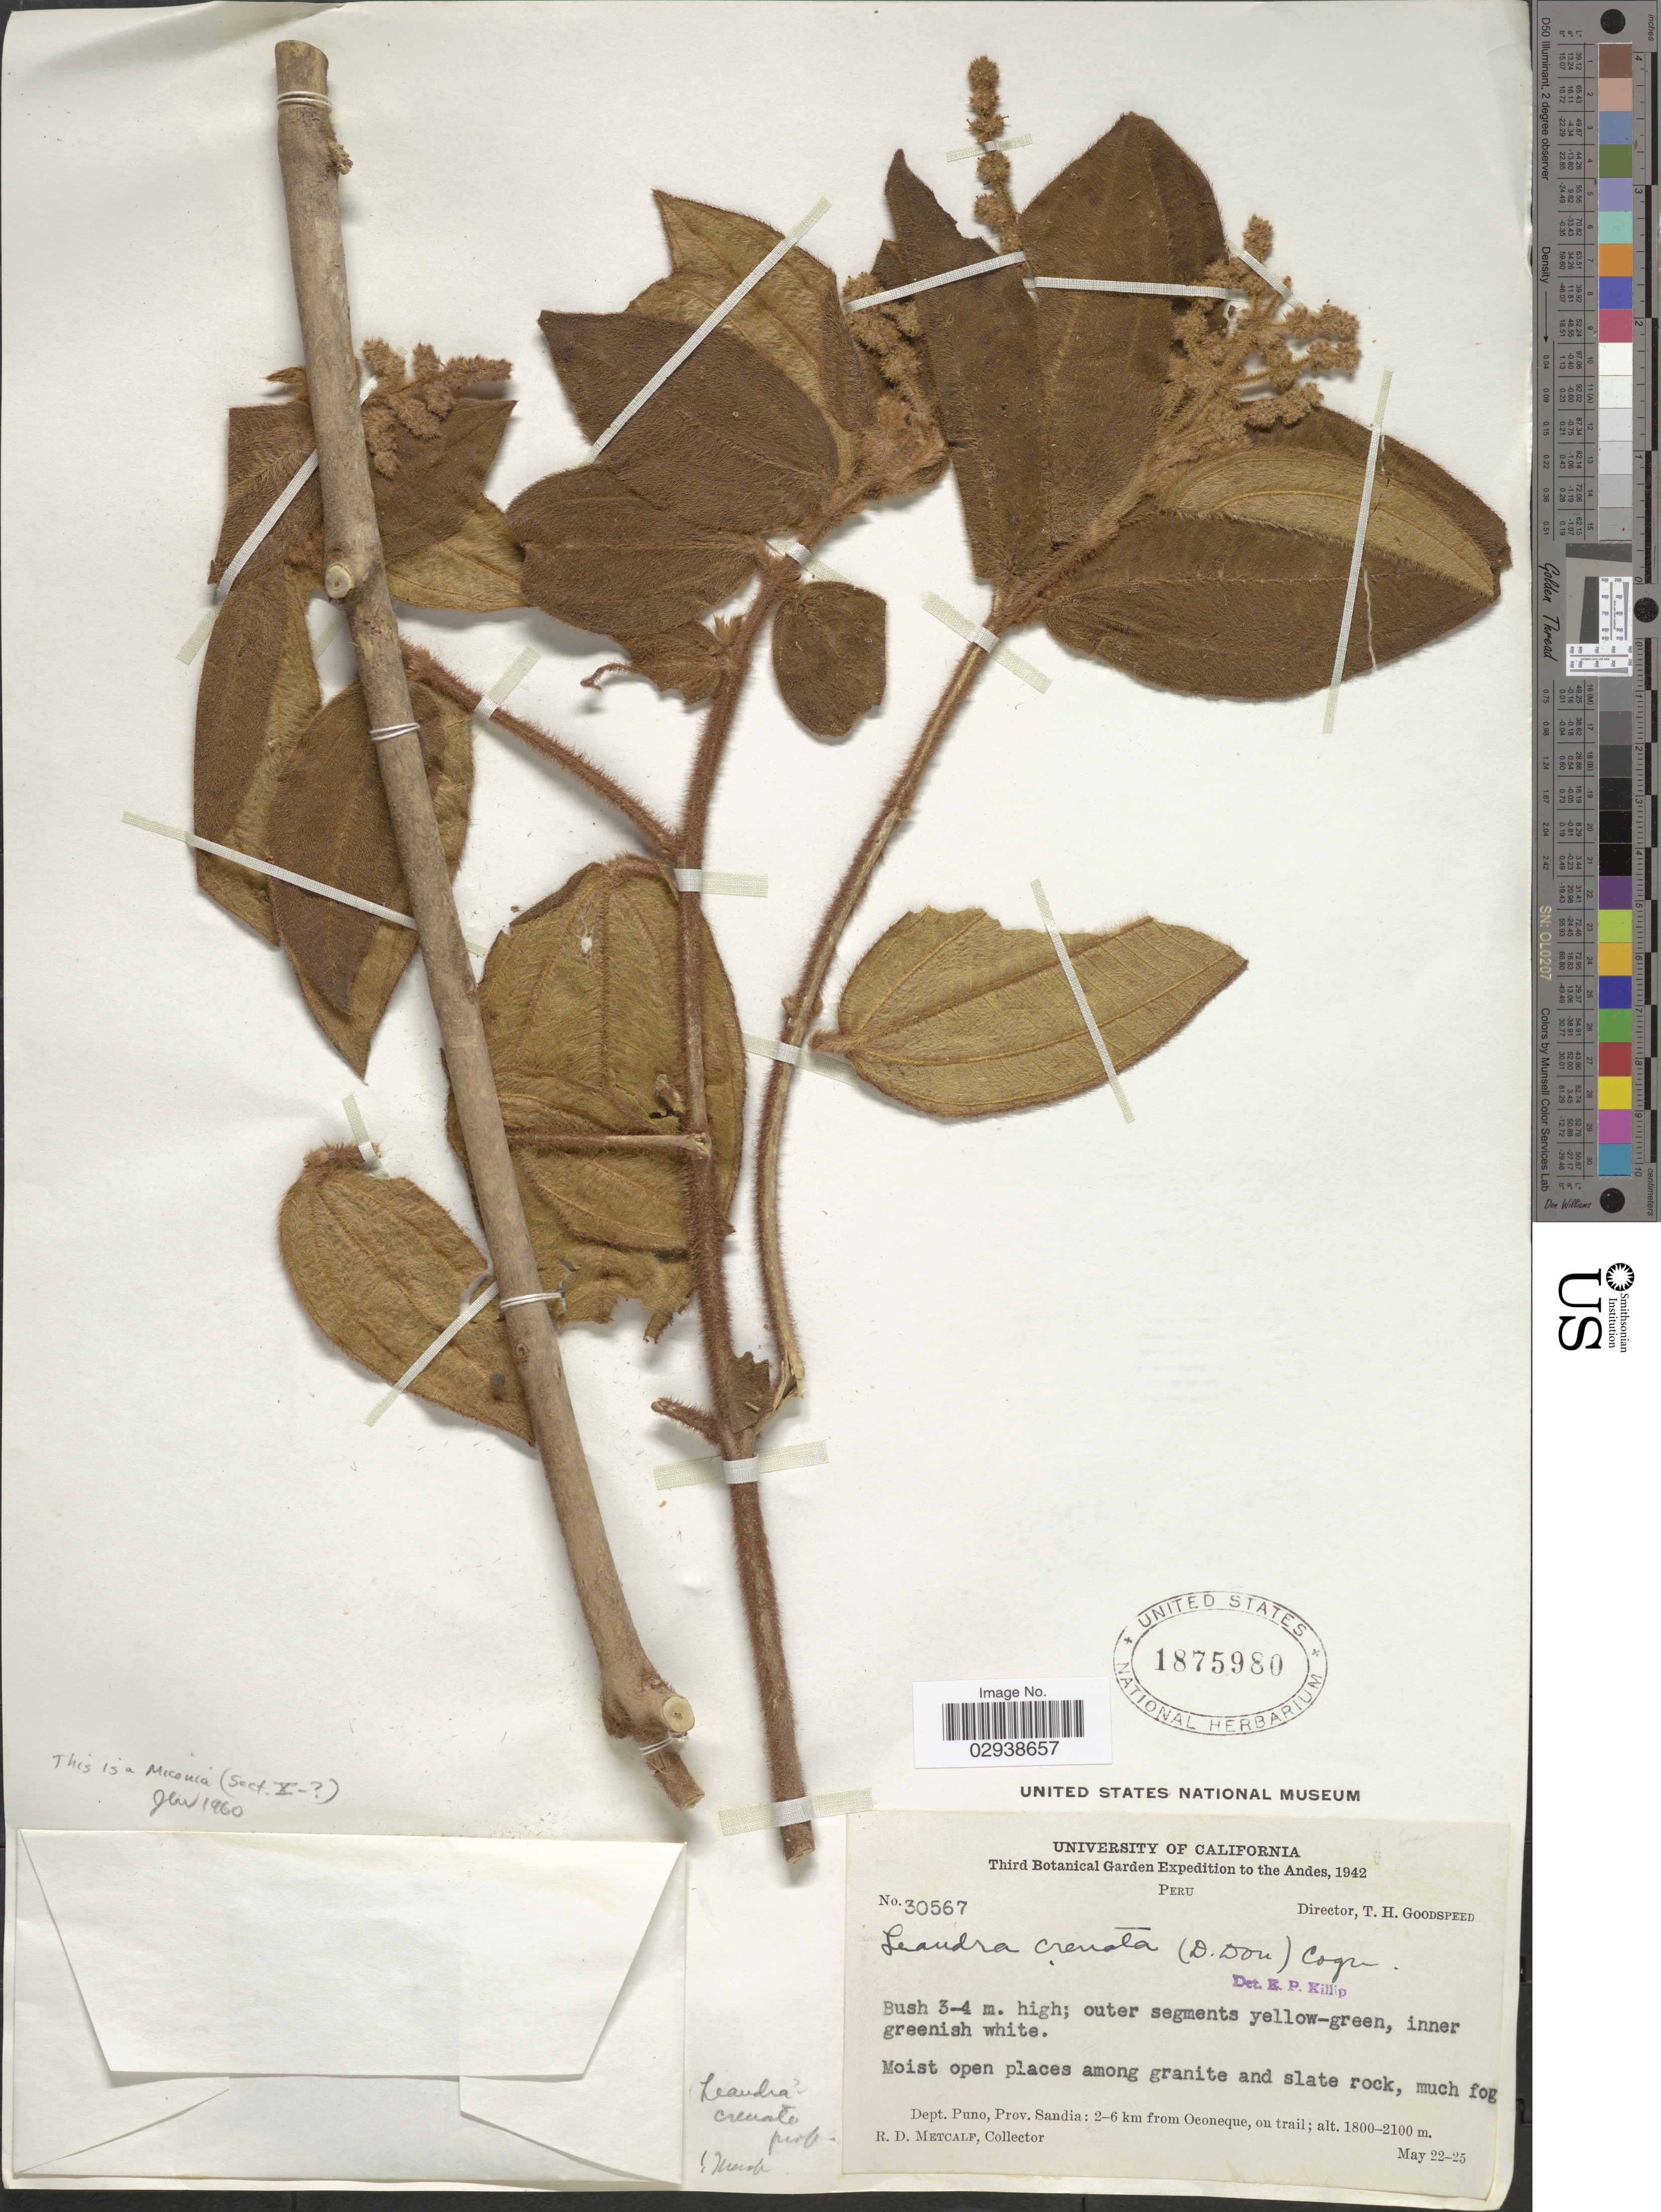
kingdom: Plantae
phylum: Tracheophyta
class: Magnoliopsida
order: Myrtales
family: Melastomataceae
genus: Miconia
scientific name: Miconia cyanocarpa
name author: Naudin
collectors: R. D. Metcalf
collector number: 30567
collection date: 1942-05-22/1942-05-25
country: Peru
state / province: Puno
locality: The Andes, Dept. Puno, Prov. Sandia: 2-6 km from Oconeque, on trail.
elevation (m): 1800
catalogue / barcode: US 1875980